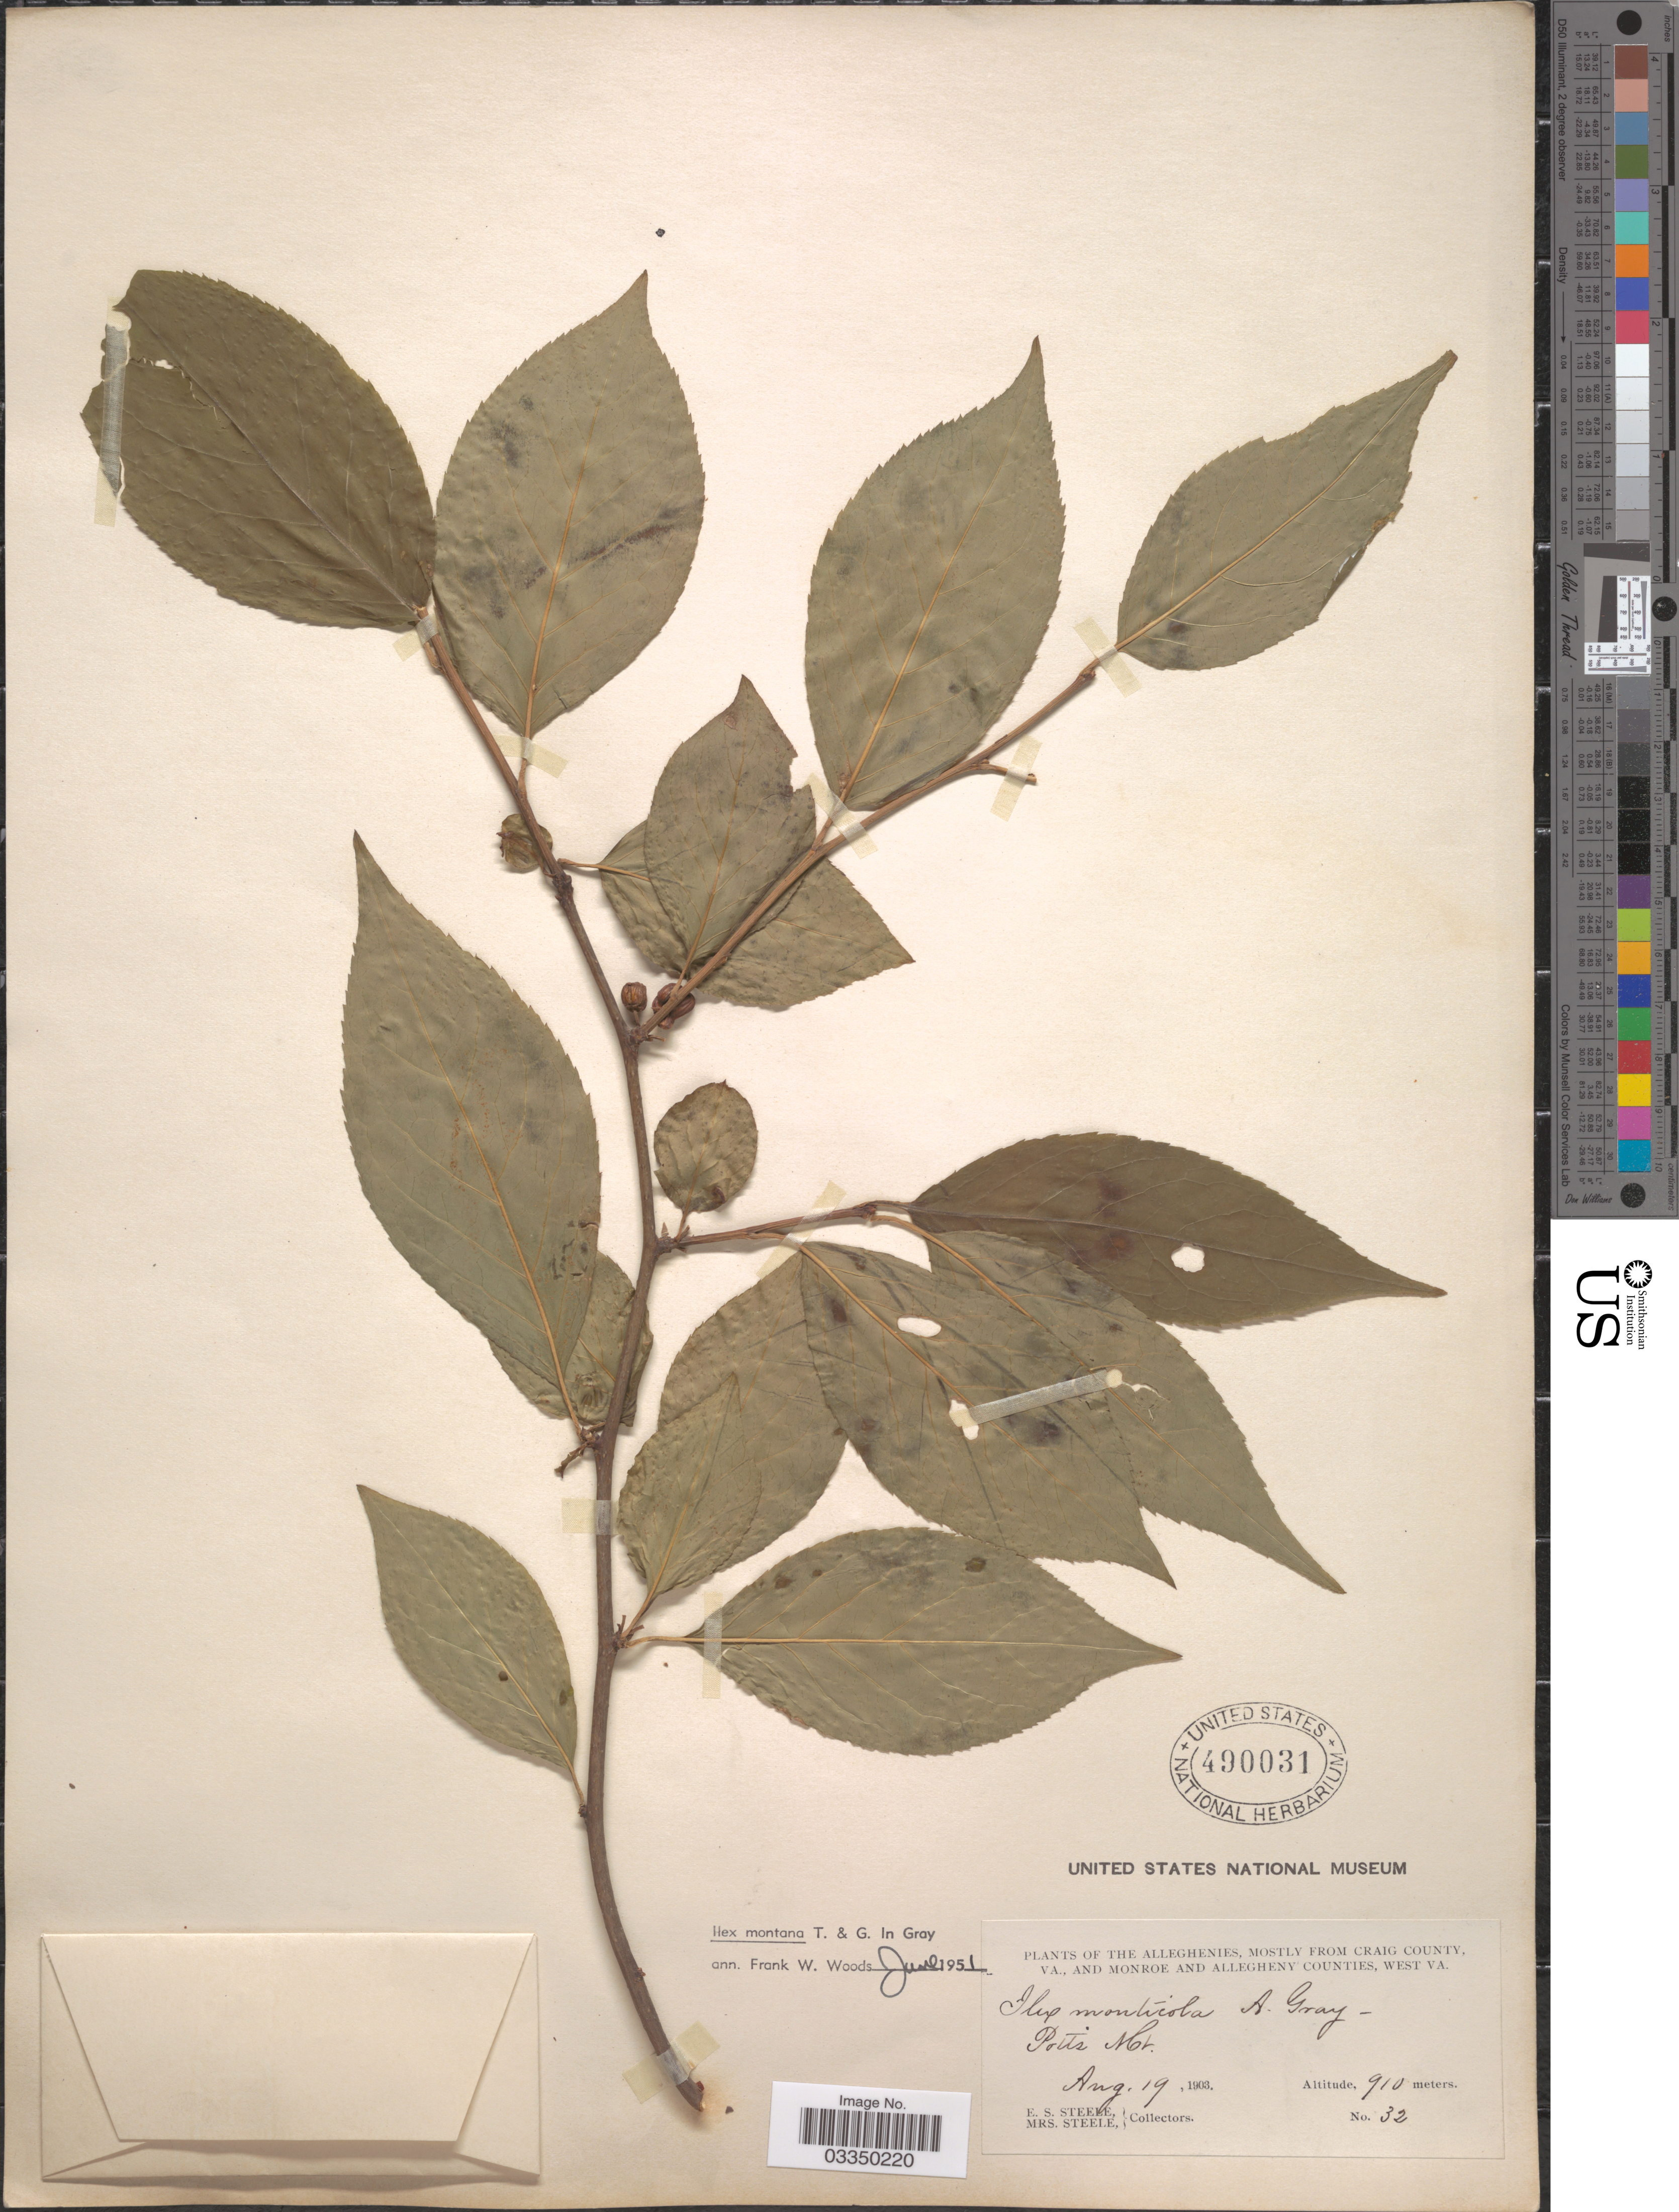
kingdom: Plantae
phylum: Tracheophyta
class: Magnoliopsida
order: Aquifoliales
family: Aquifoliaceae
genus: Ilex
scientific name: Ilex montana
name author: Torr. & A. Gray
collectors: E. Steele & Mrs. E. S. Steele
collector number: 32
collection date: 1903-08-19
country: United States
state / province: Virginia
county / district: Craig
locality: The Alleghenies, mostly from Craig County, Va., and Monroe and Allegheny Counties, West Va. Potts Mt.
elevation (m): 910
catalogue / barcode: US 490031